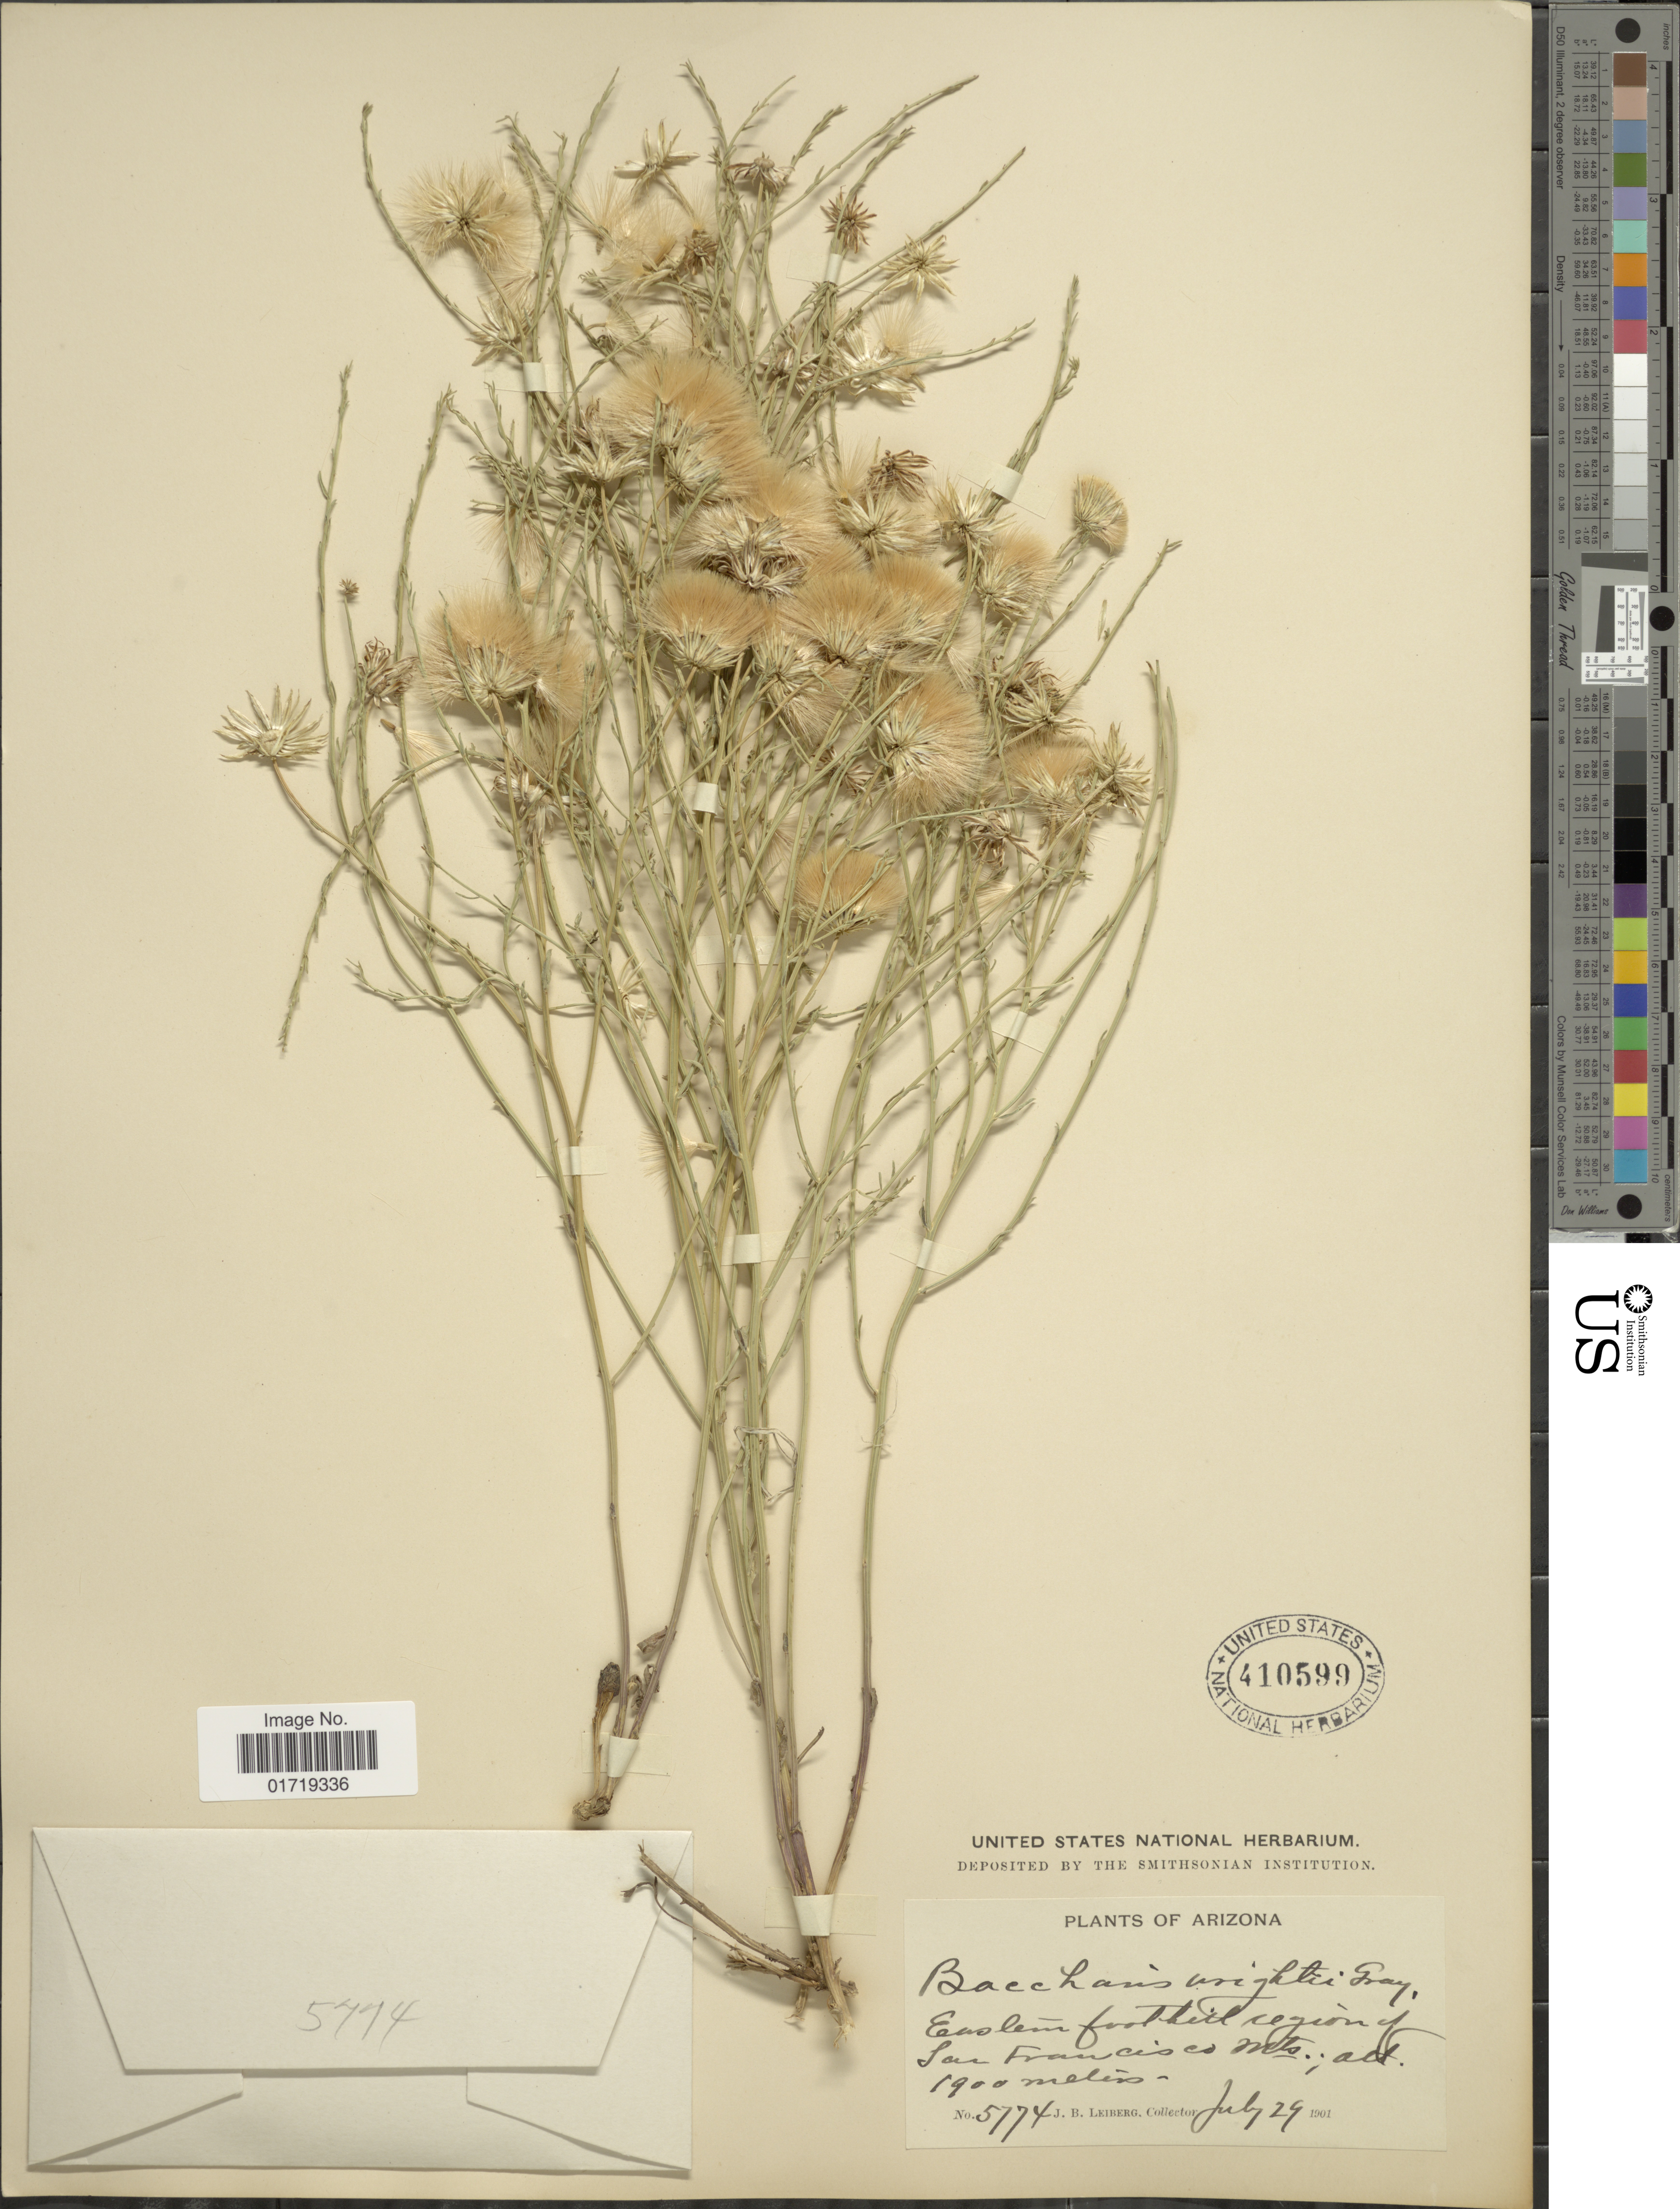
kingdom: Plantae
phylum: Tracheophyta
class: Magnoliopsida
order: Asterales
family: Asteraceae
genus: Baccharis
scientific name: Baccharis wrightii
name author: A. Gray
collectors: J. B. Leiberg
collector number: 5774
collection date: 1901-07-29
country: United States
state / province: Arizona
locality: Eastern foothill region of San Francisco Mts.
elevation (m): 1900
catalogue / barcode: US 410599